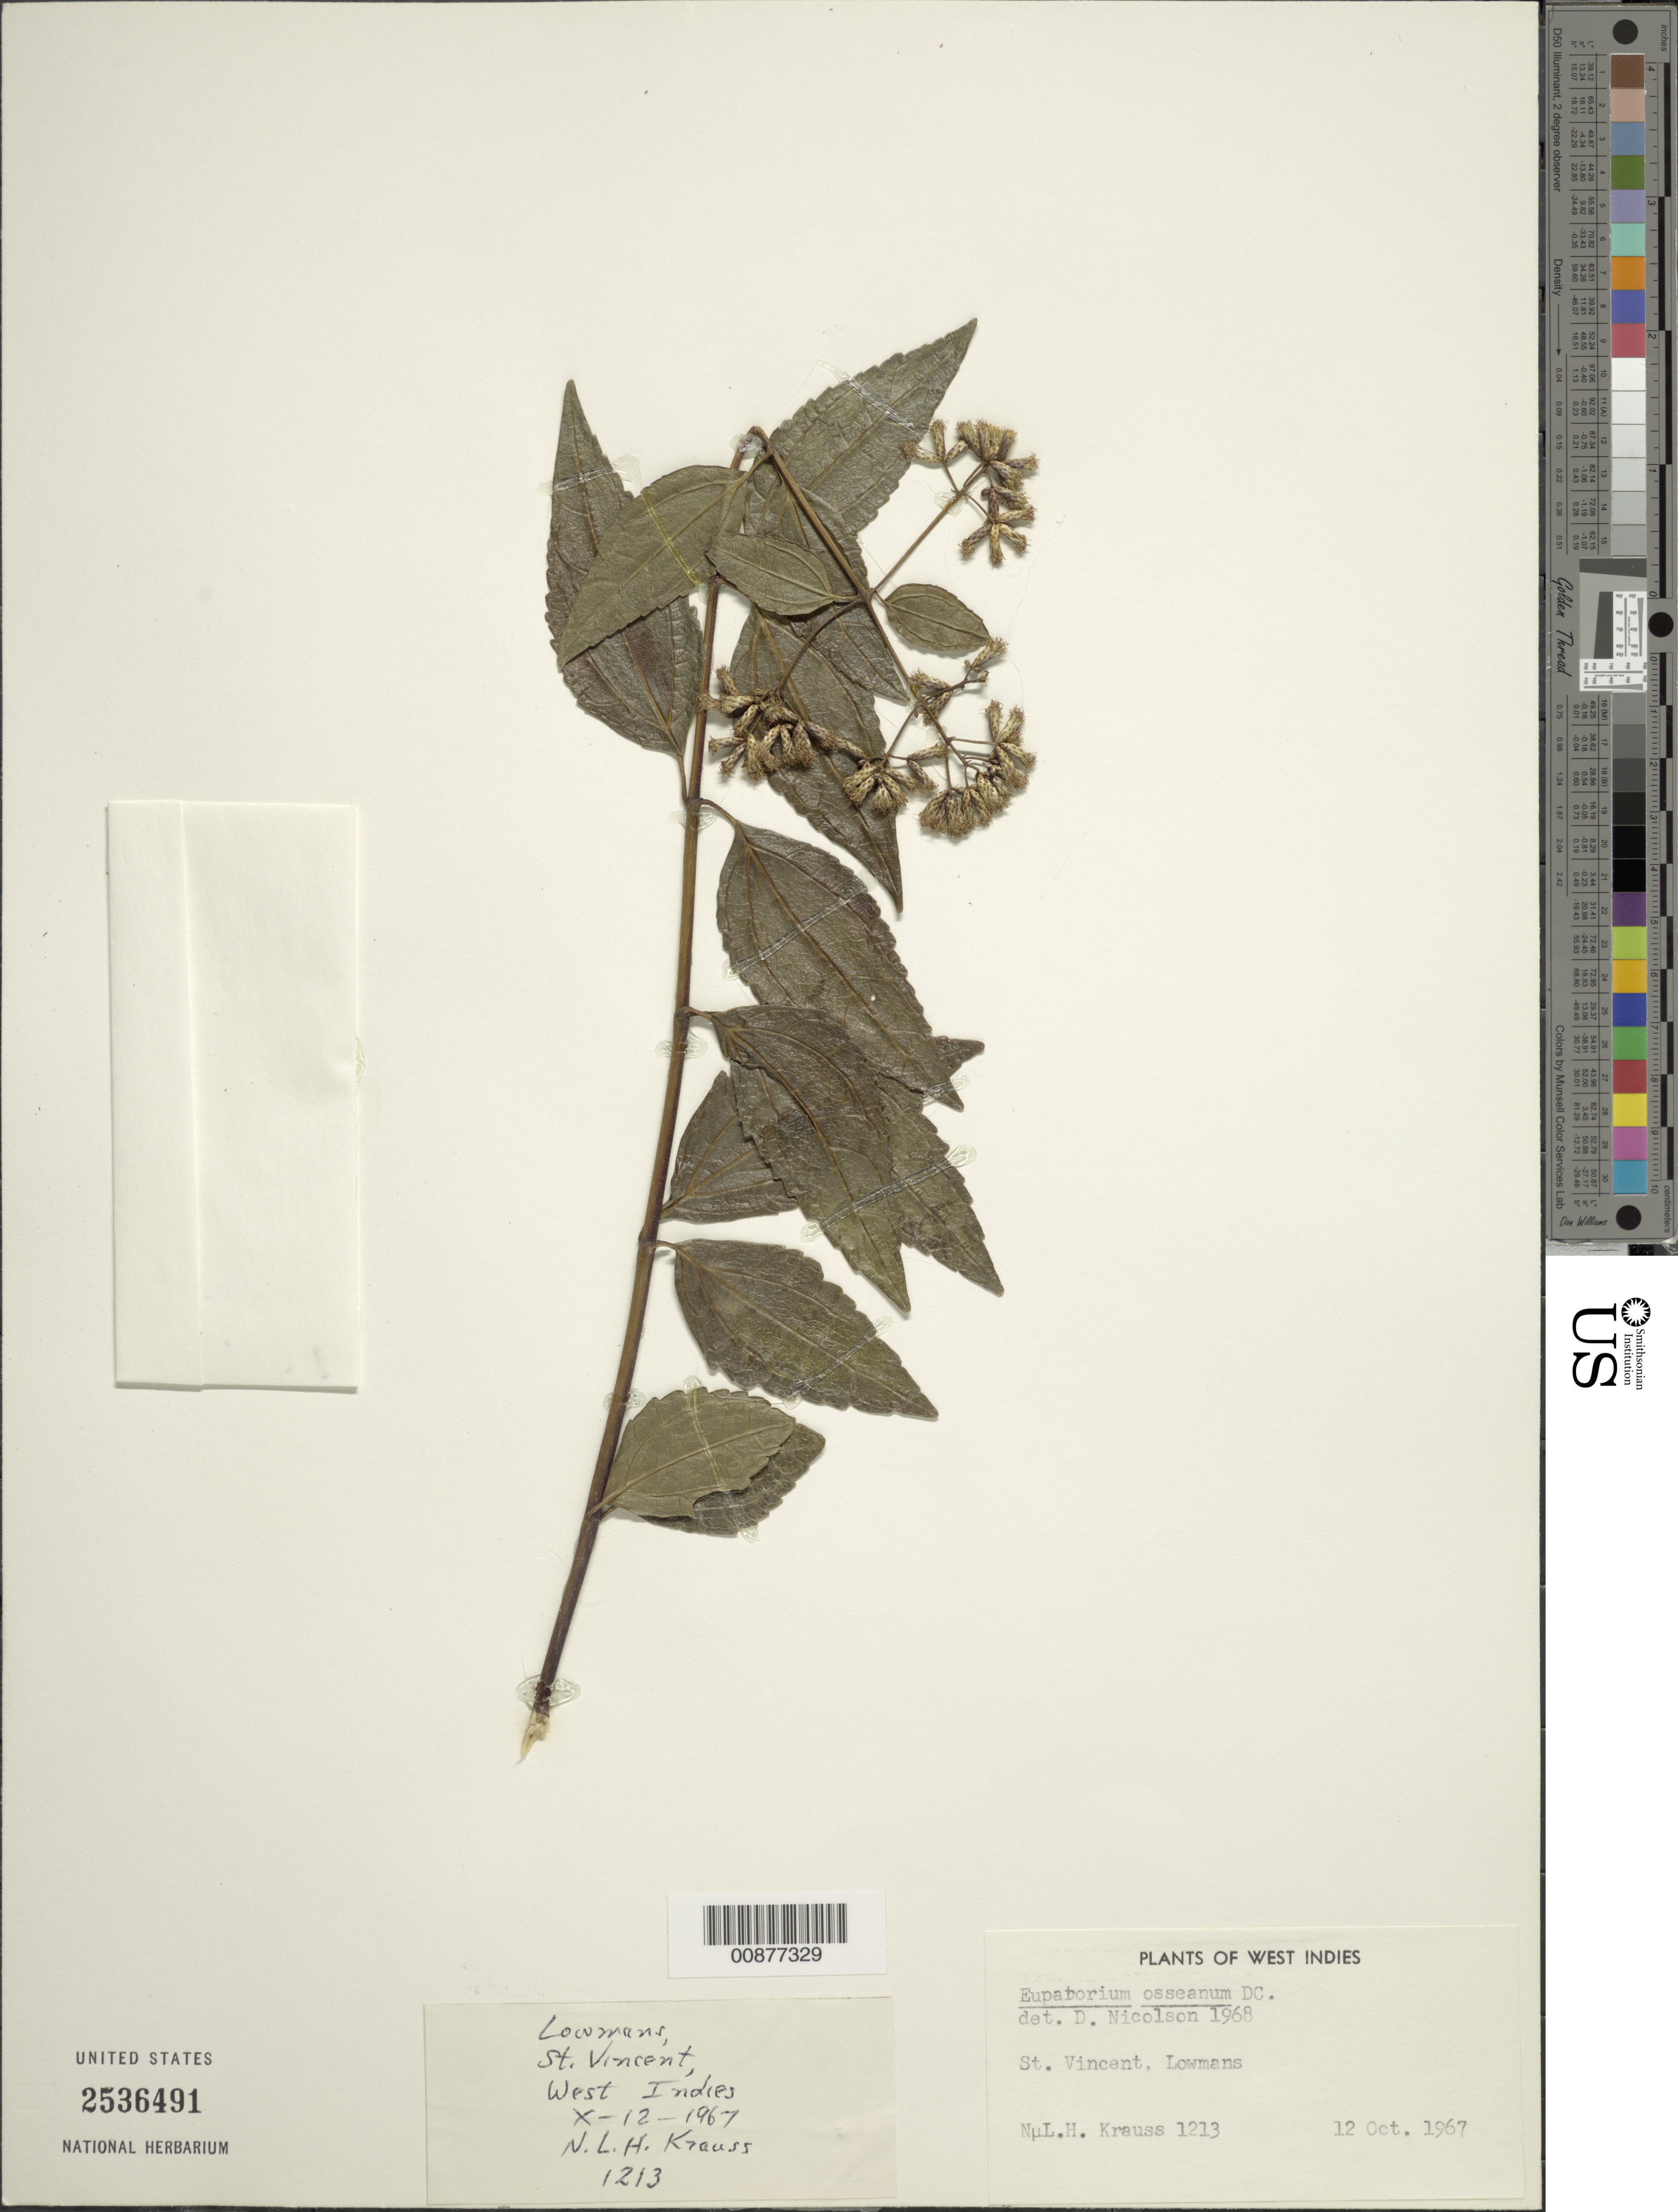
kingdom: Plantae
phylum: Tracheophyta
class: Magnoliopsida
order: Asterales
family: Asteraceae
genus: Chromolaena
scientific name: Chromolaena ossaeana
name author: (DC.) R.M. King & H. Rob.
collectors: N. Krauss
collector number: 1213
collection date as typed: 12 Oct 1967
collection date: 1967-10-12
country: St. Vincent - Grenadines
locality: Lowmans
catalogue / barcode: US 2536491